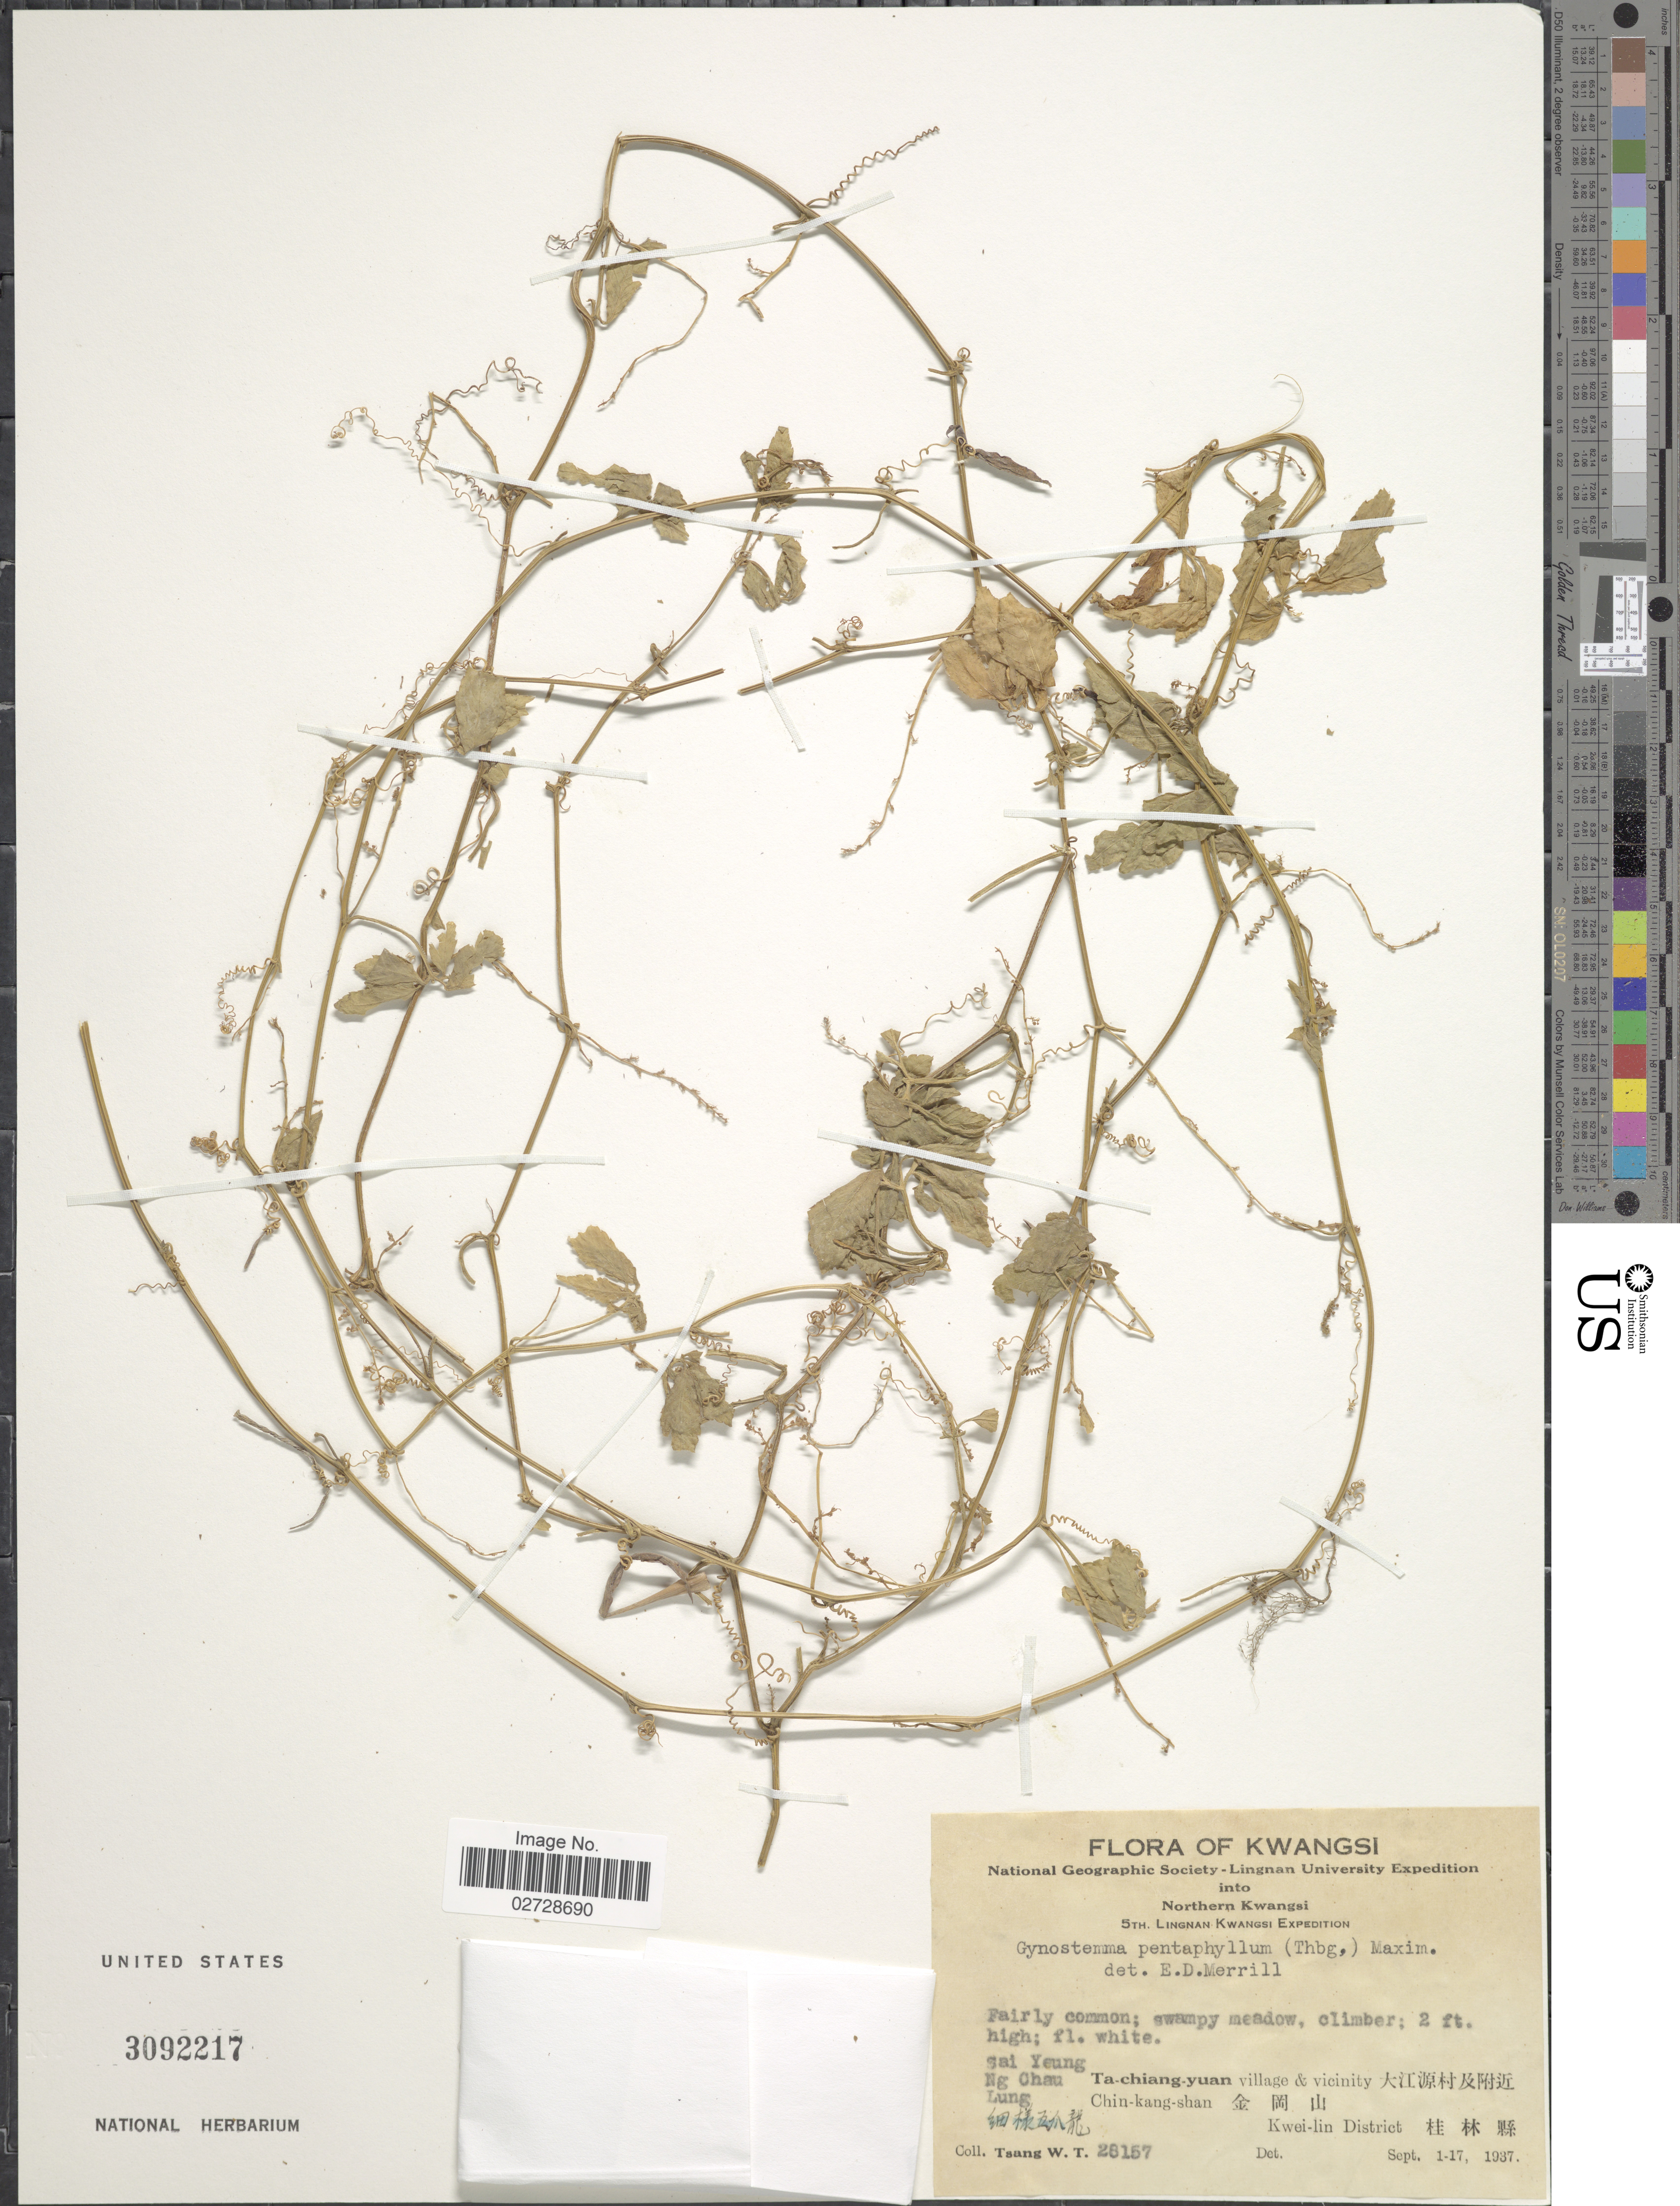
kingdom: Plantae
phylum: Tracheophyta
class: Magnoliopsida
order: Cucurbitales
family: Cucurbitaceae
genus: Gynostemma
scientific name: Gynostemma pentaphyllum var. pentaphyllum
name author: (Thunb.) Makino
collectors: W. T. Tsang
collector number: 28157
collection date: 1937-09-01/1937-09-17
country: China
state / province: Guangxi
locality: Kwangsi. Northern Kwangsi. Sai Yeung. Ng Chau. Lung. Ta-chiang-yuan village & vicinity. Chin-kang-shan. Kwei-lin Disitrict.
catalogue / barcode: US 3092217